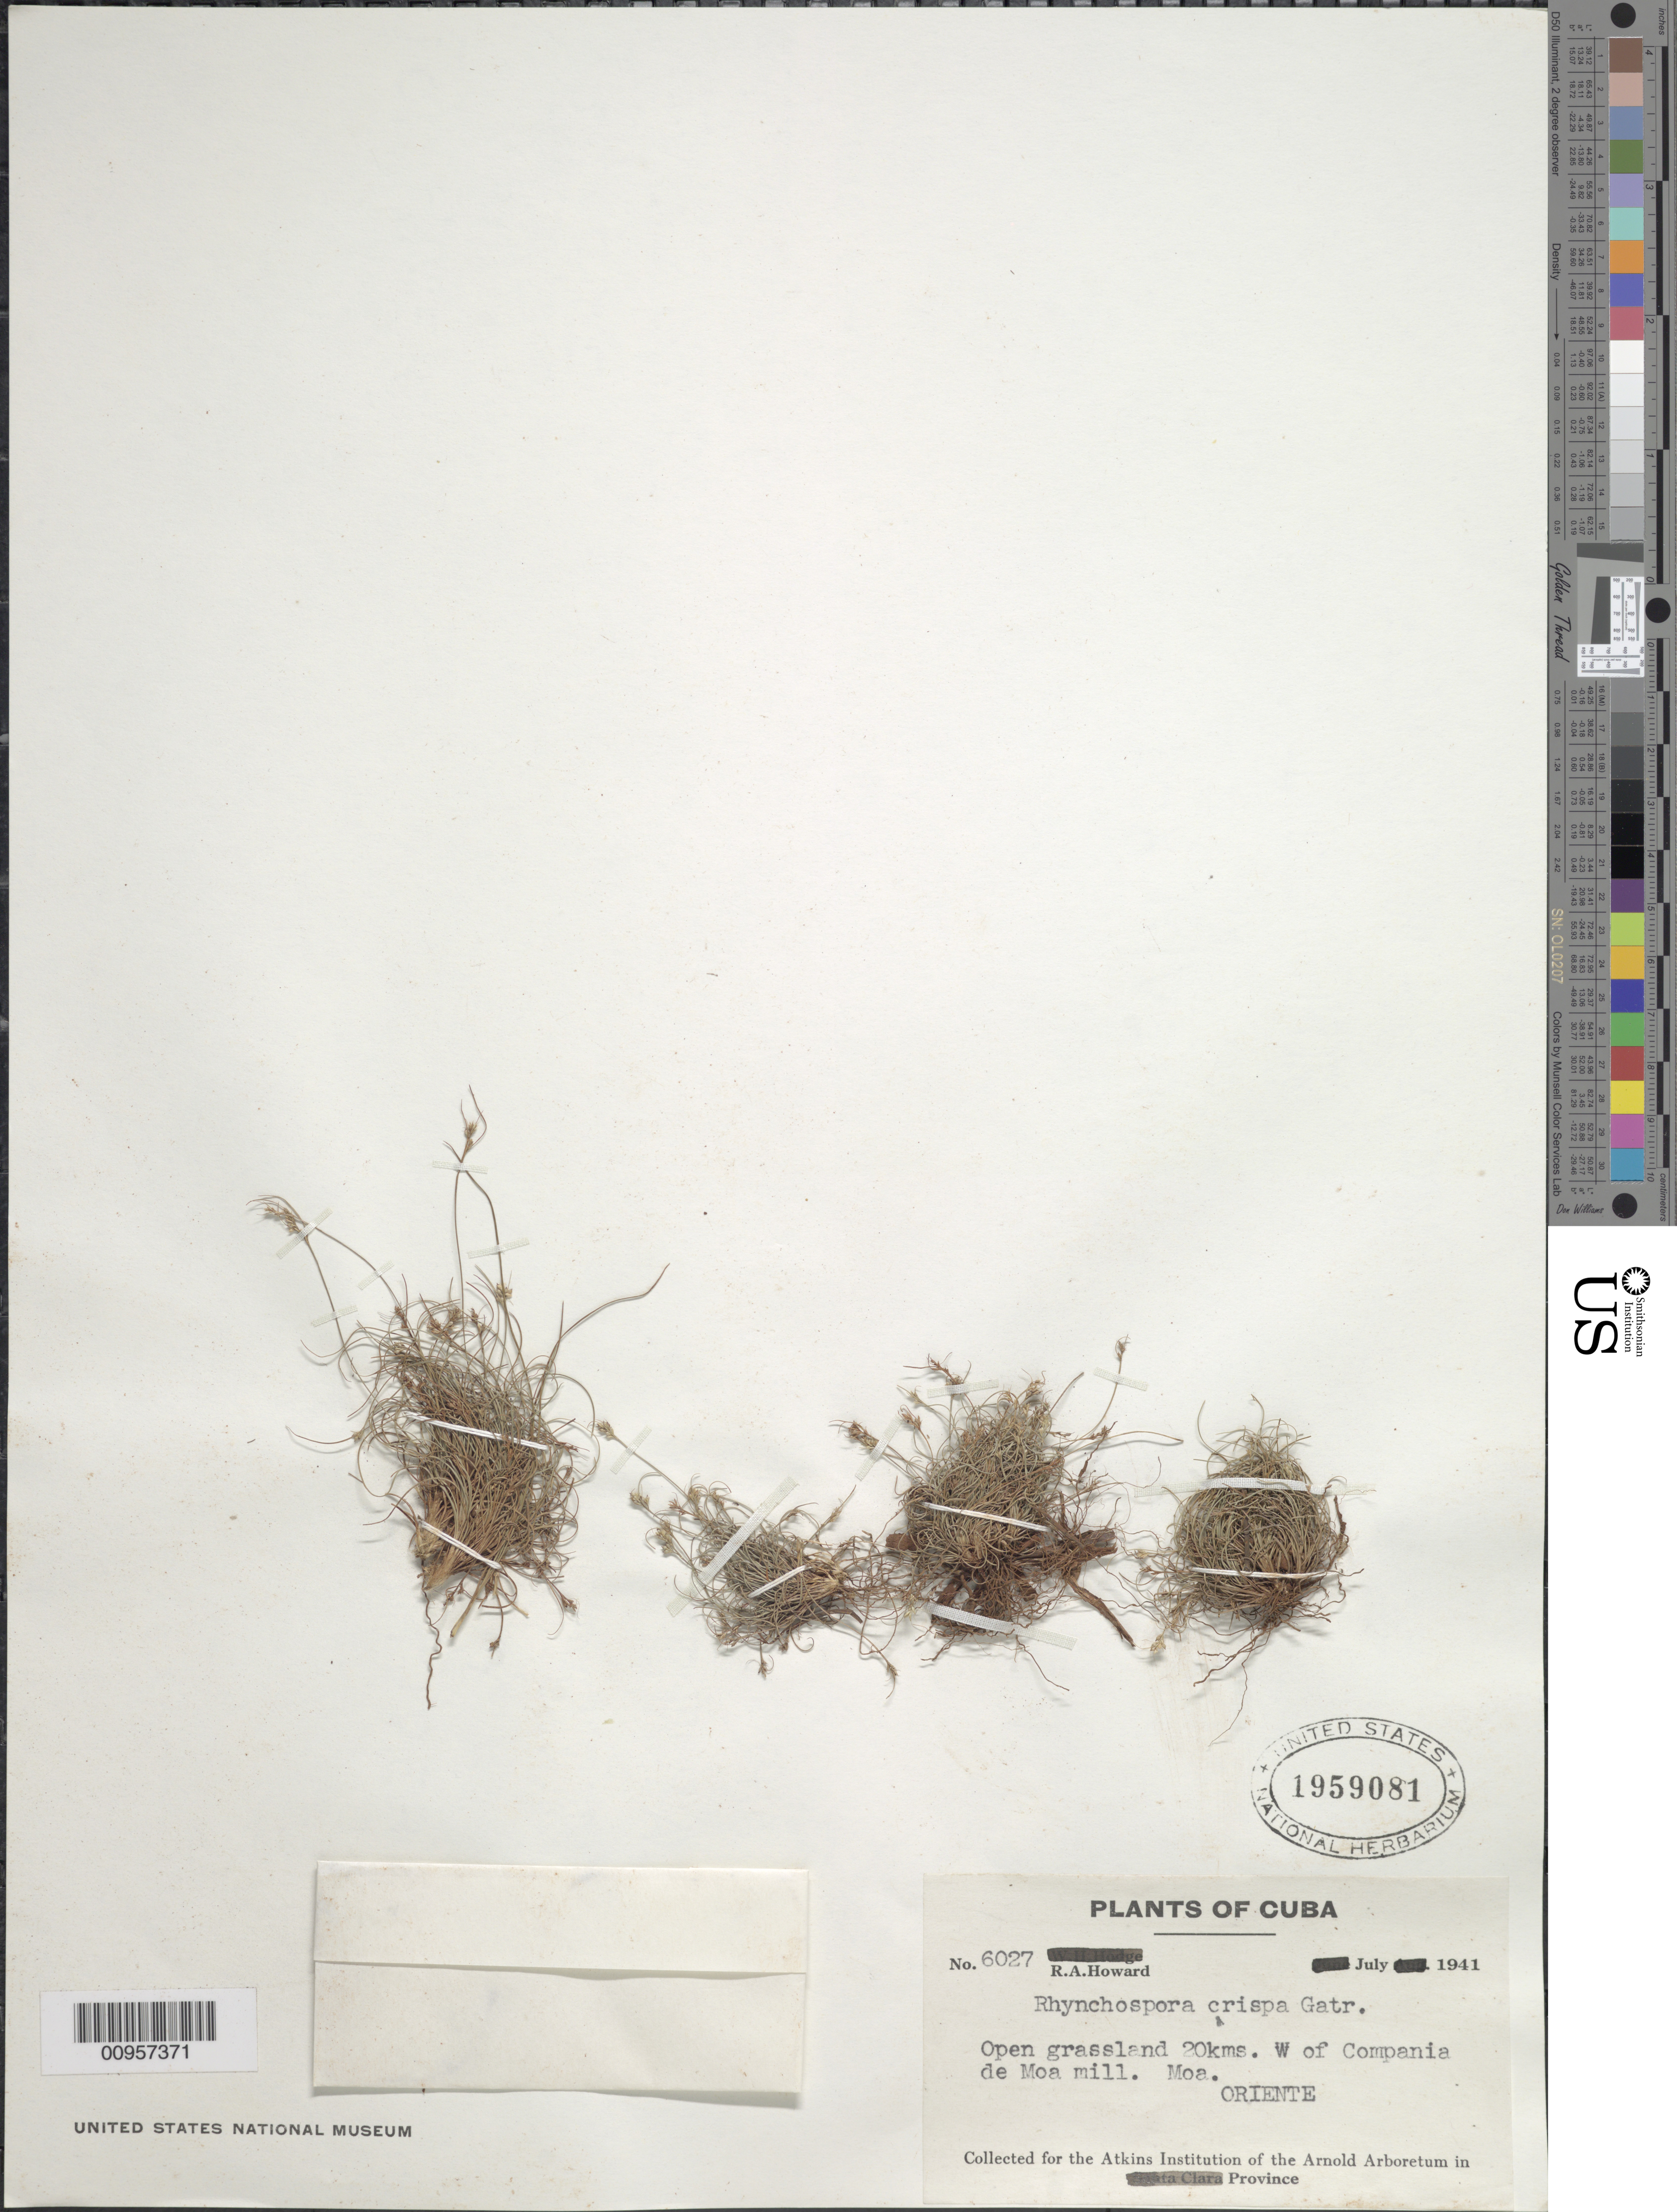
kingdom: Plantae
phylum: Tracheophyta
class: Liliopsida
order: Poales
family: Cyperaceae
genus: Rhynchospora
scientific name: Rhynchospora crispa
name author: Gale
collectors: R. A. Howard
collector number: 6027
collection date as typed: Jul 1941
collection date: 1941-07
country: Cuba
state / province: Holguín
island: Cuba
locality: Open grassland 20 kms W of Compania de Moa Mill, Moa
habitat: Open grassland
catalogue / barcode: US 1959081